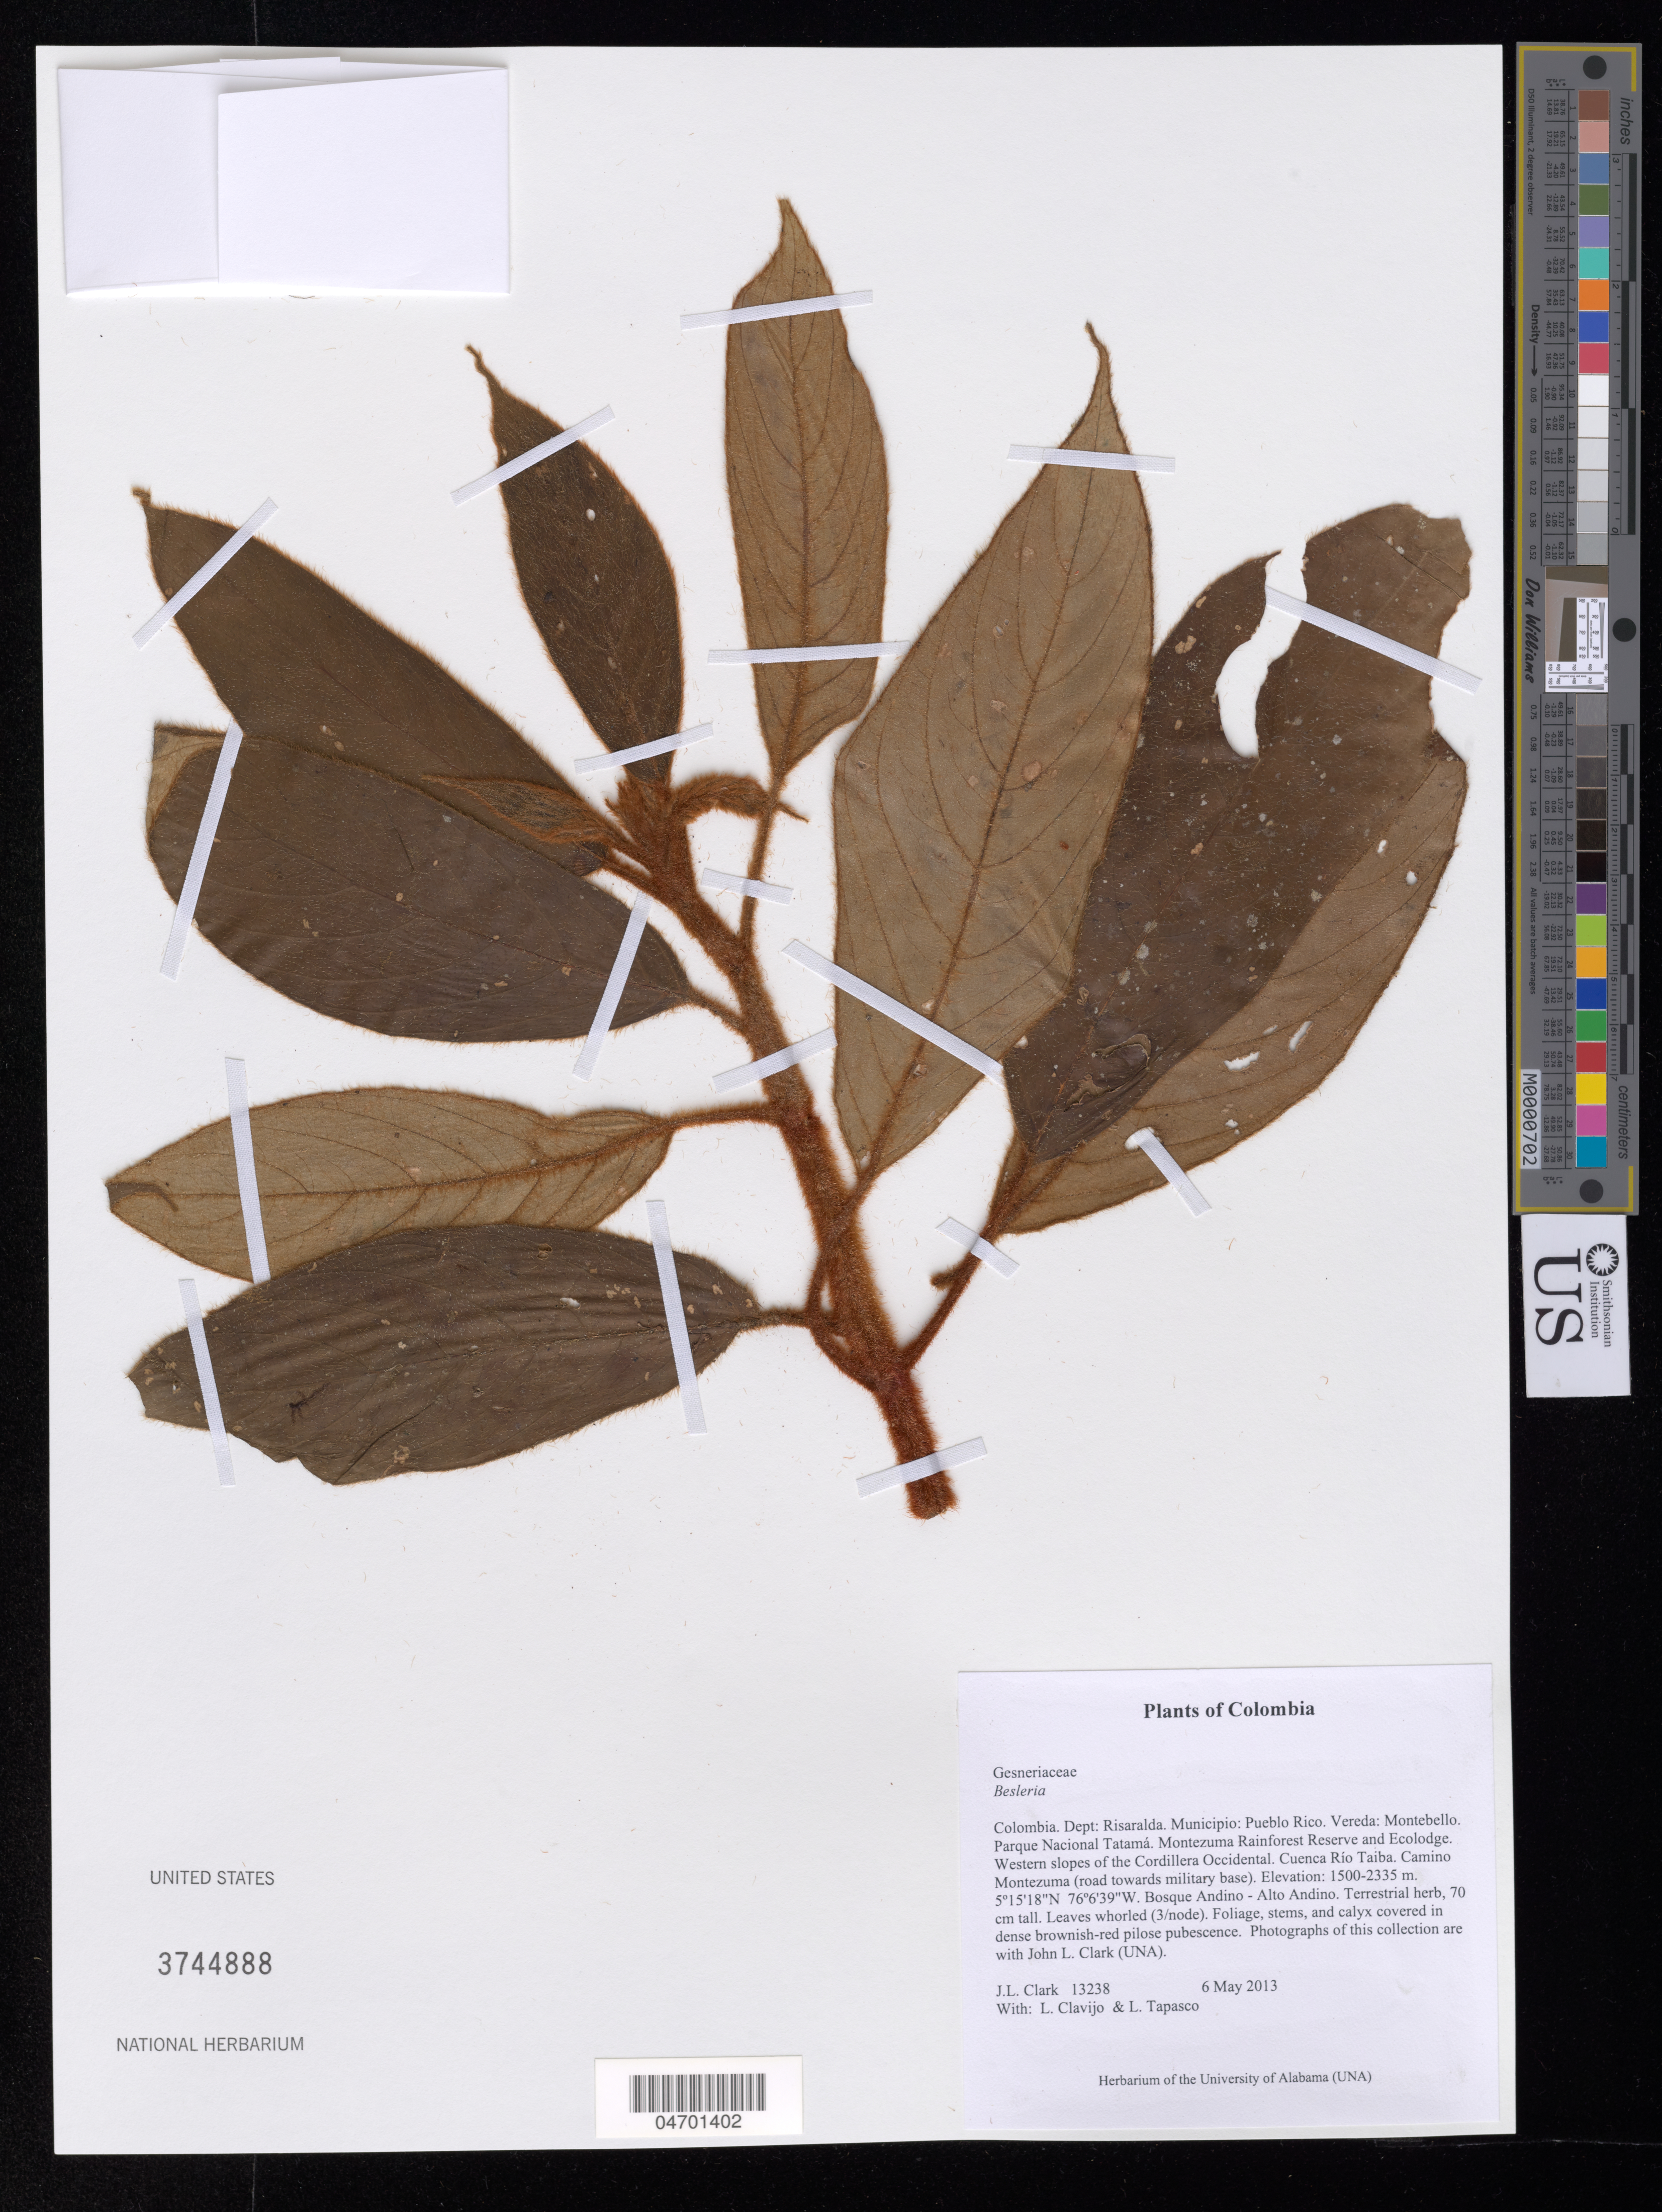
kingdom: Plantae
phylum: Tracheophyta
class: Magnoliopsida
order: Lamiales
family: Gesneriaceae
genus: Besleria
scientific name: Besleria sp.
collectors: J. L. Clark, L. Clavijo & D. Olstein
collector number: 13238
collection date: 2013-05-06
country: Colombia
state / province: Risaralda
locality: Dept: Risaralda. Municipio: Pueblo Rico. Vereda: Montebello. Parque Nacional Tatamá. Montezuma Rainforest Reserve and Ecolodge. Western slopes of the Cordillera Occidental. Cuenca Río Taiba. Camino Montezuma (road towards military base).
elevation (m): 1500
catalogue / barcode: US 3744888